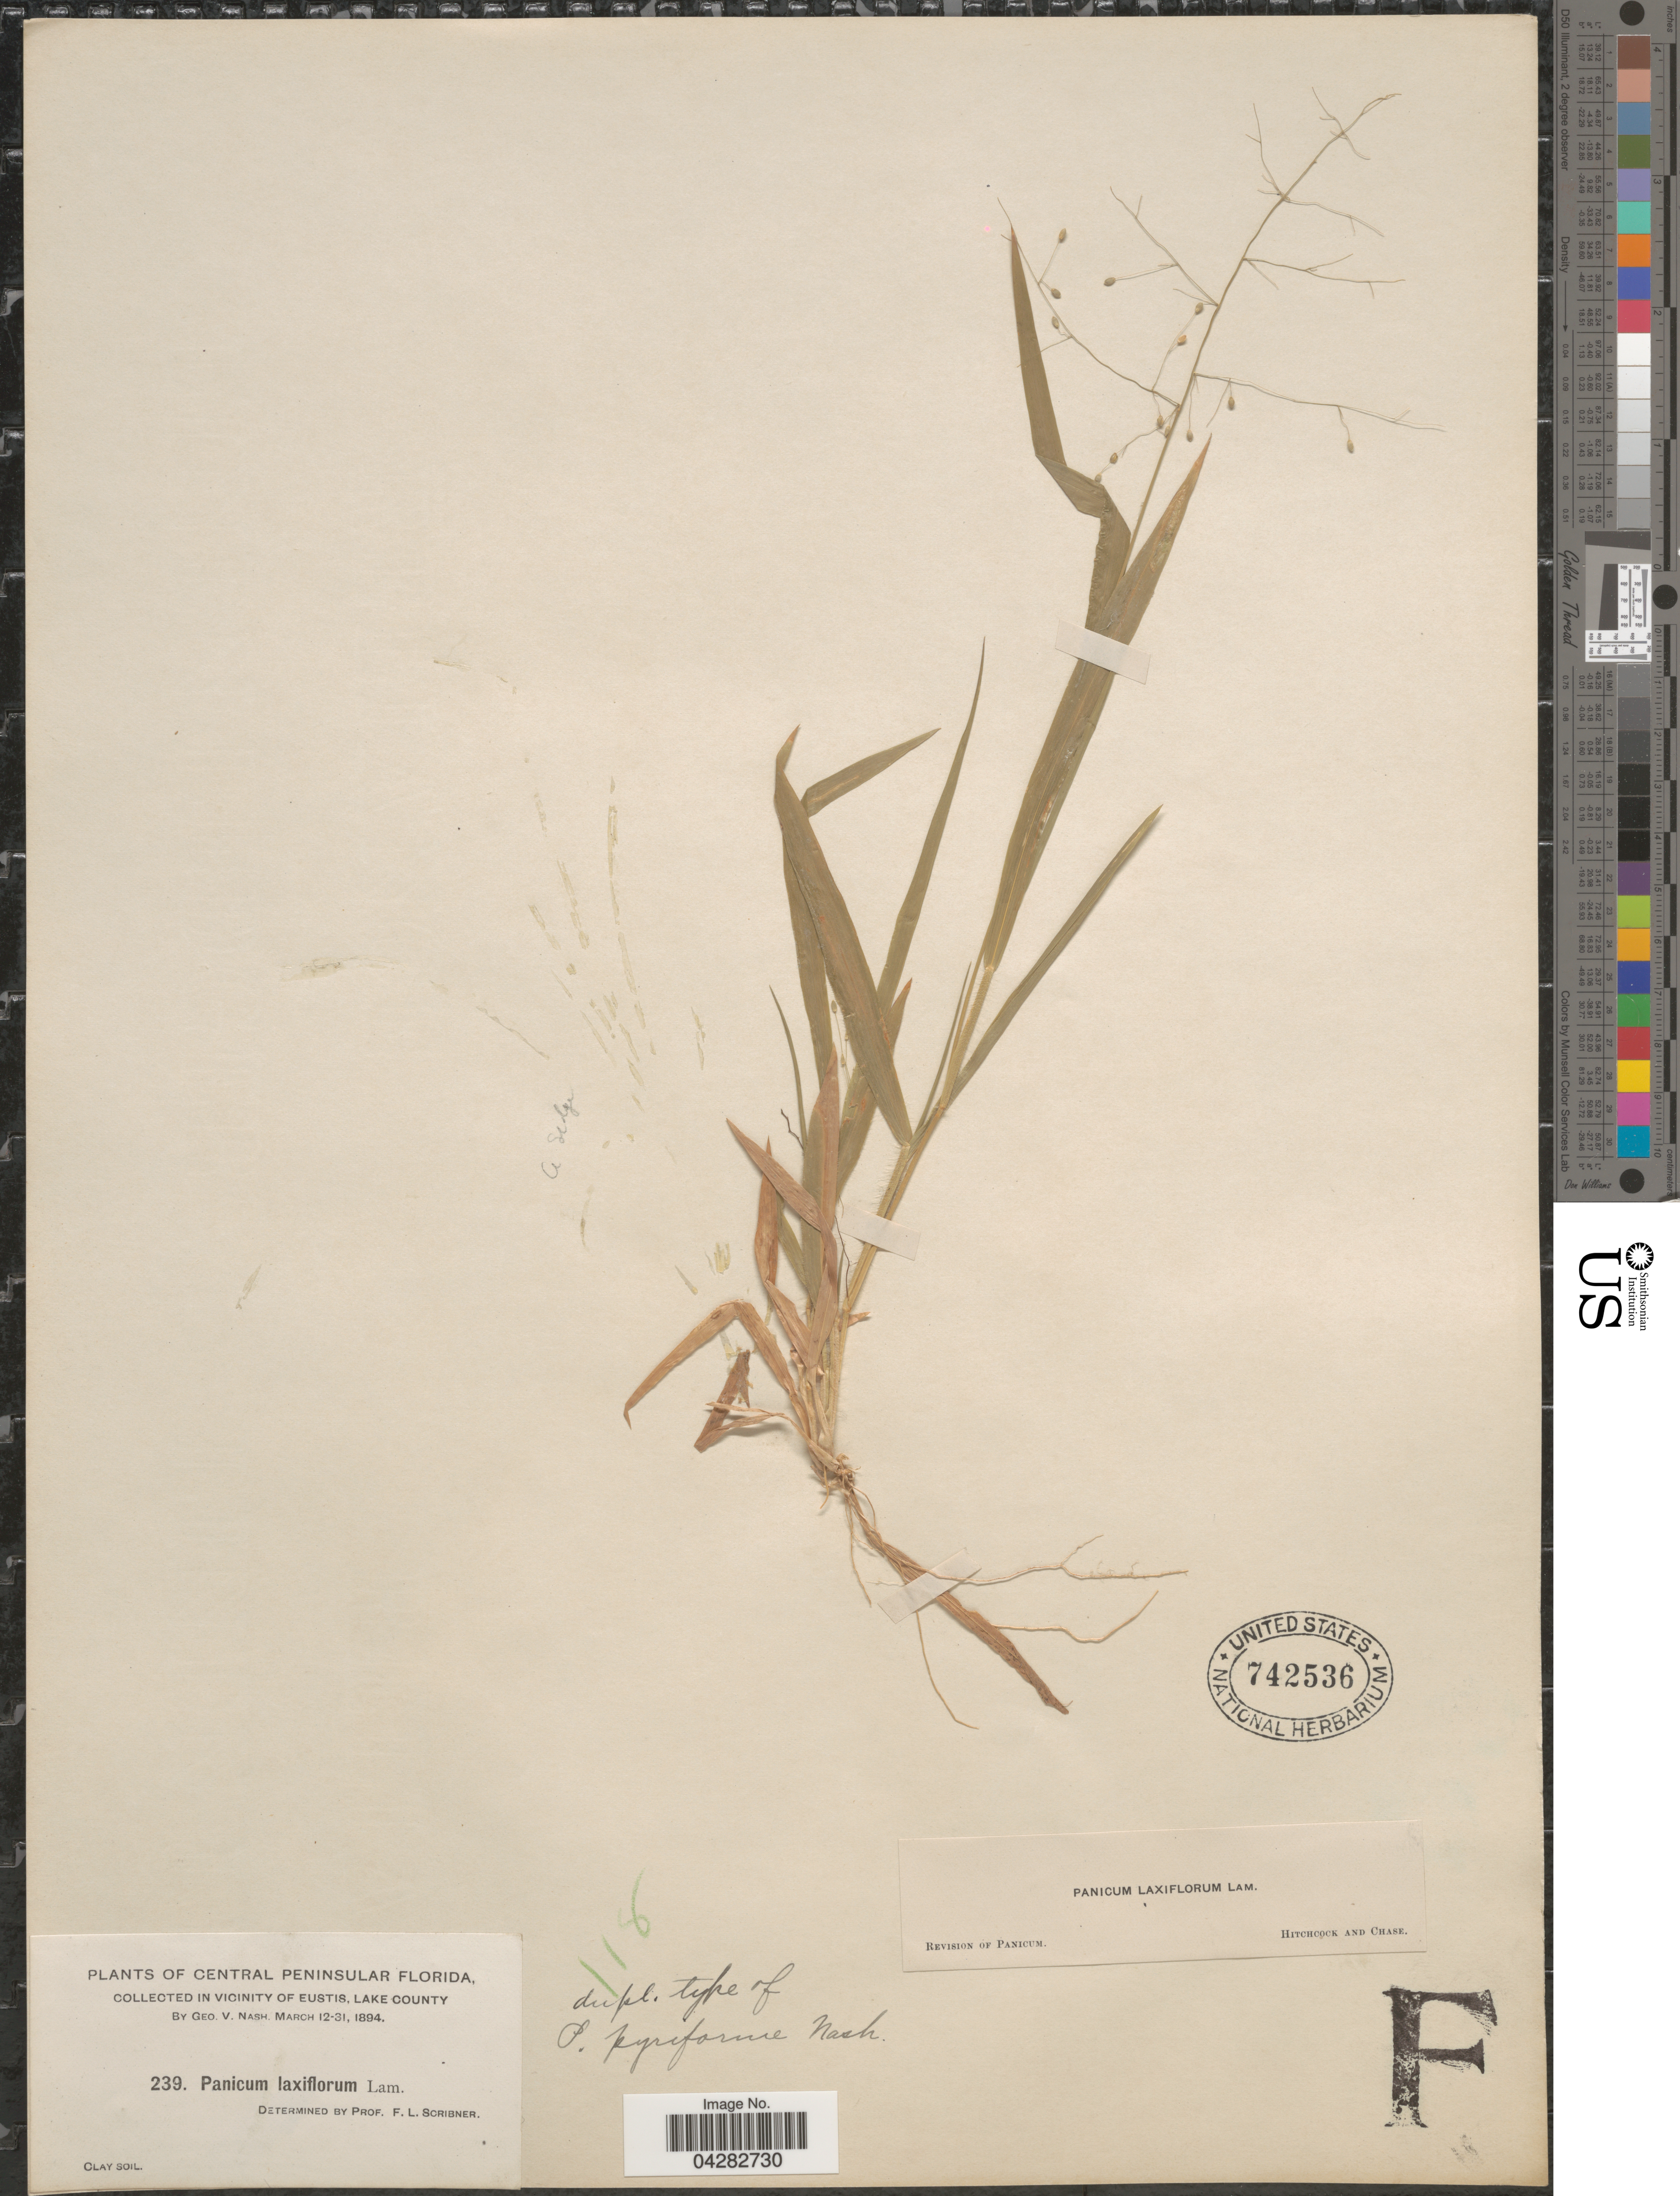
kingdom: Plantae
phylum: Tracheophyta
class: Liliopsida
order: Poales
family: Poaceae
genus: Dichanthelium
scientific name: Dichanthelium laxiflorum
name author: (Lam.) Gould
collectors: G. V. Nash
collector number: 239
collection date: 1894-03-12/1894-03-31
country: United States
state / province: Florida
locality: Central Peninsular Florida. In vicinity of Eustis, Lake County.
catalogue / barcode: US 742536